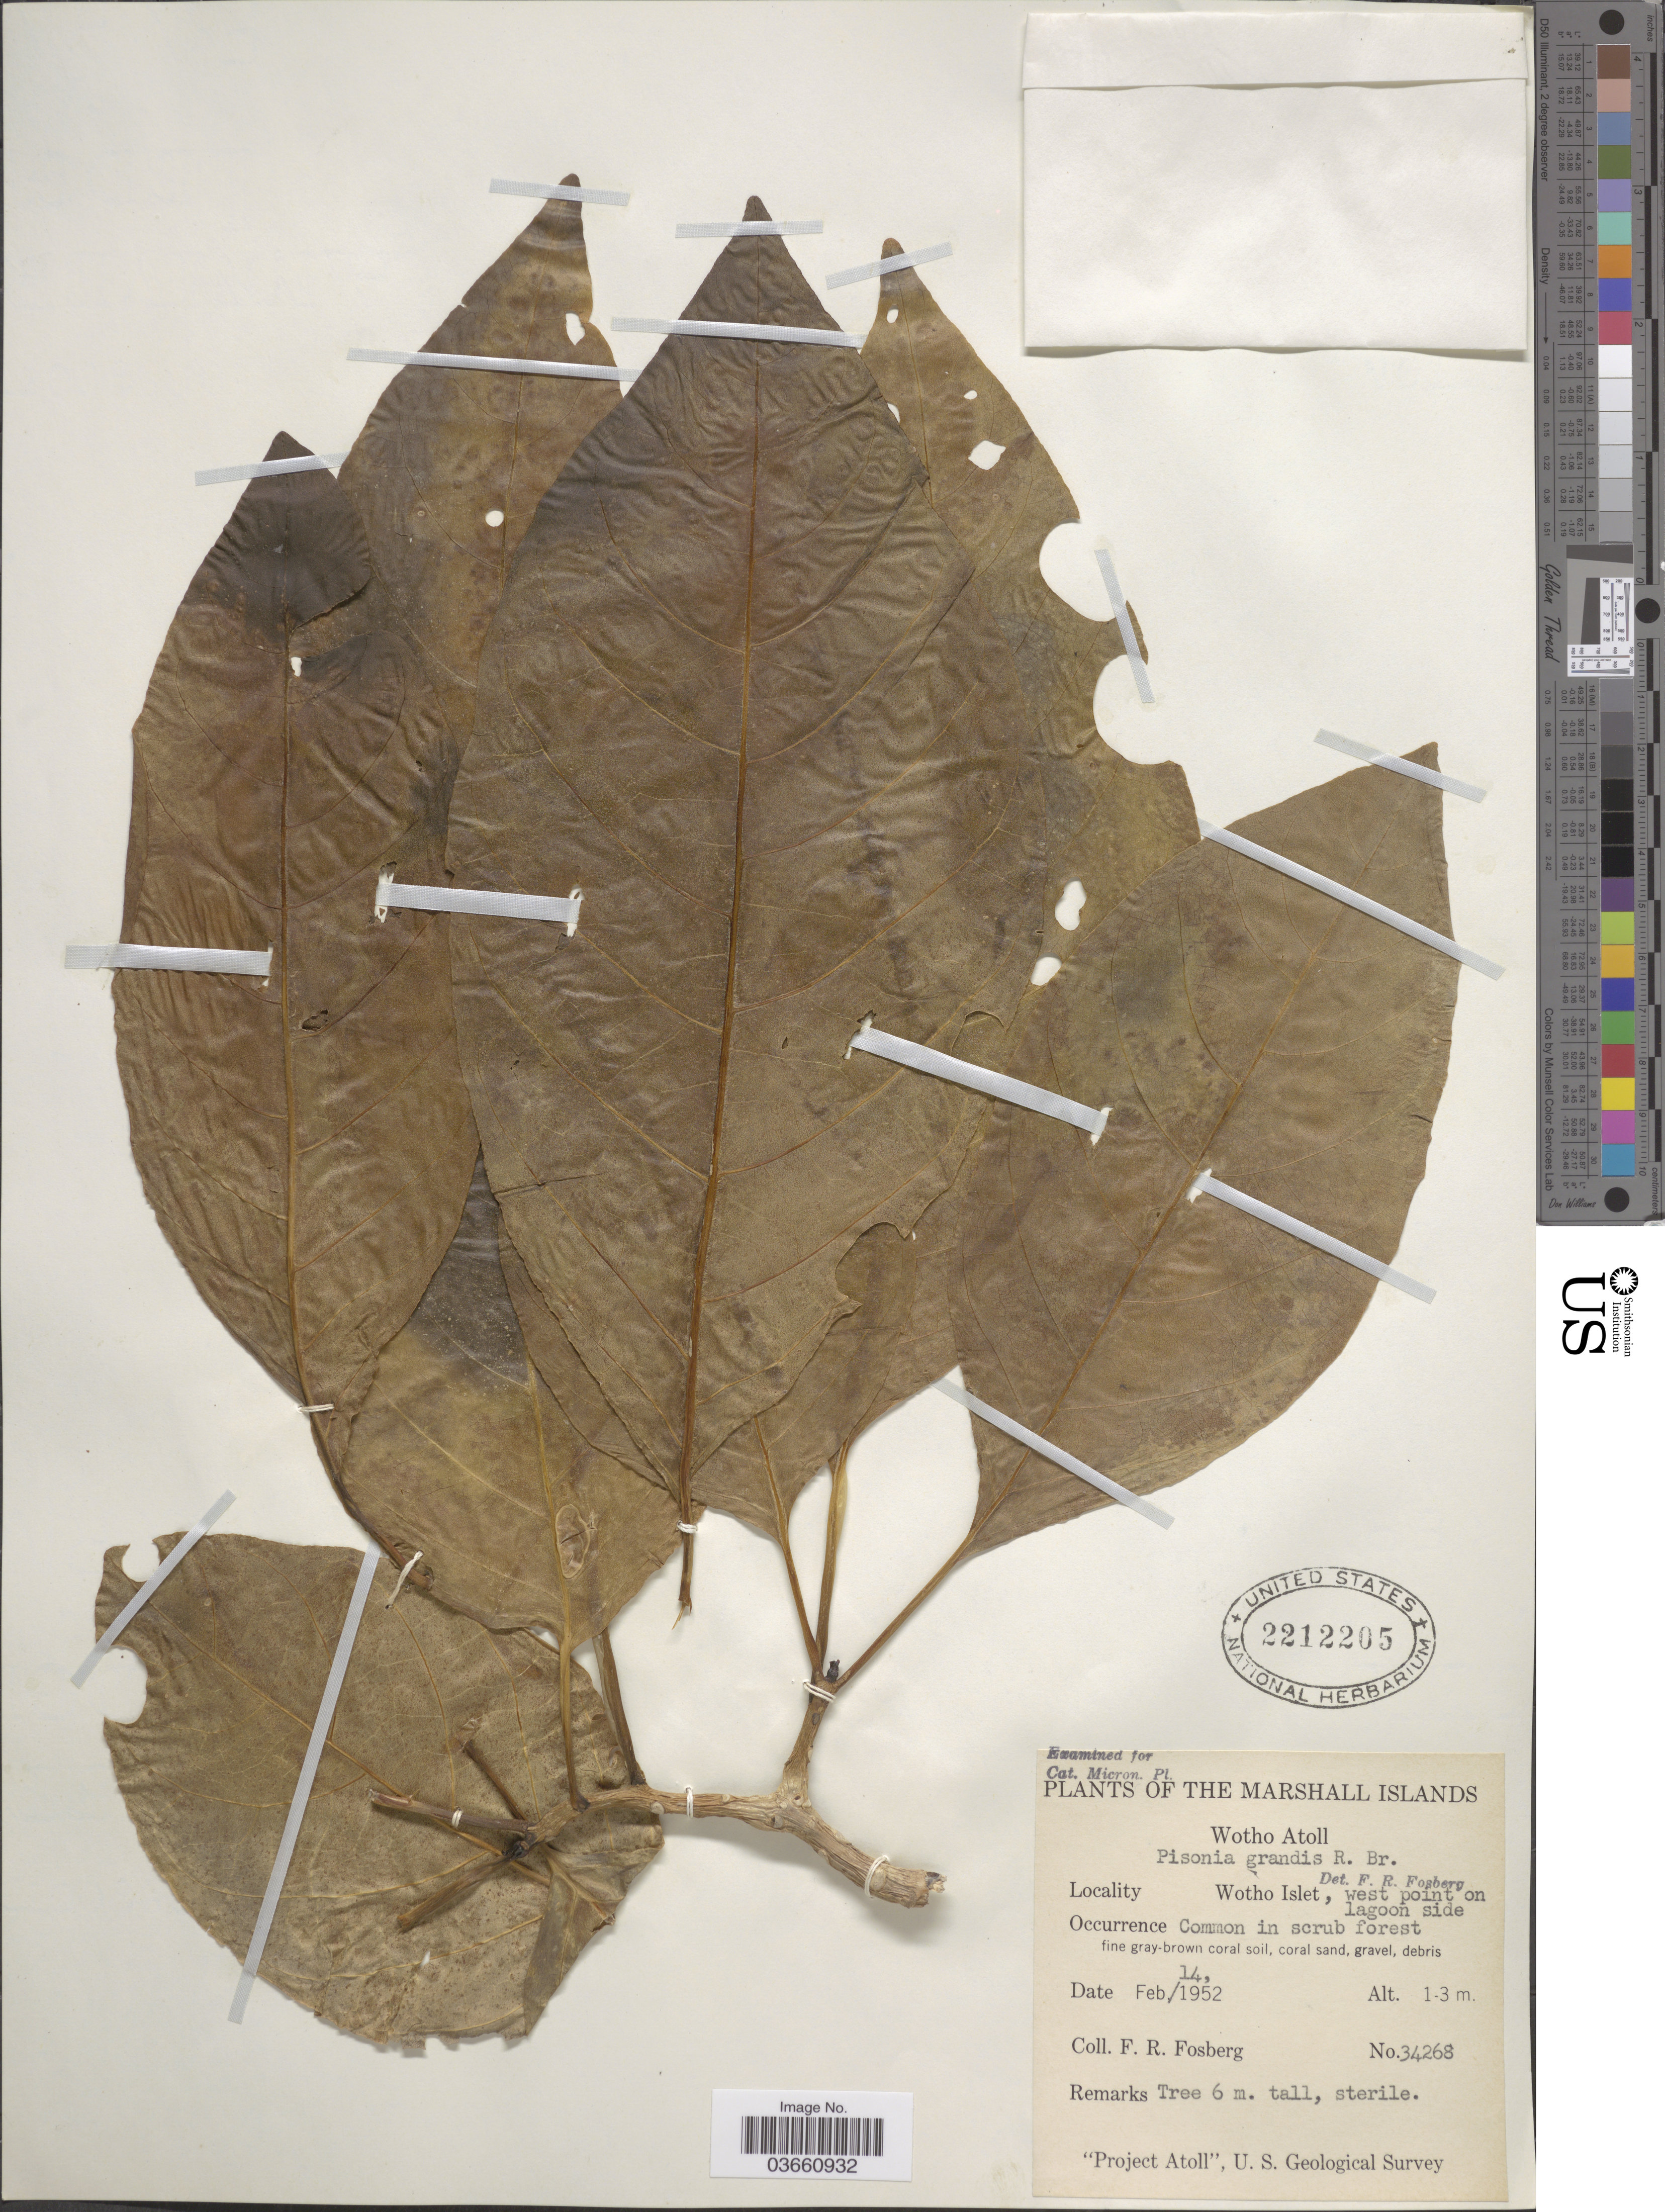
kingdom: Plantae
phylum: Tracheophyta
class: Magnoliopsida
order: Caryophyllales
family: Nyctaginaceae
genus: Pisonia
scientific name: Pisonia grandis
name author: R. Br.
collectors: F. R. Fosberg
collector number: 34268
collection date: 1952-02-14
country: Marshall Islands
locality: Wotho Atoll. Wotho Islet.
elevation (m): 1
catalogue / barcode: US 2212205